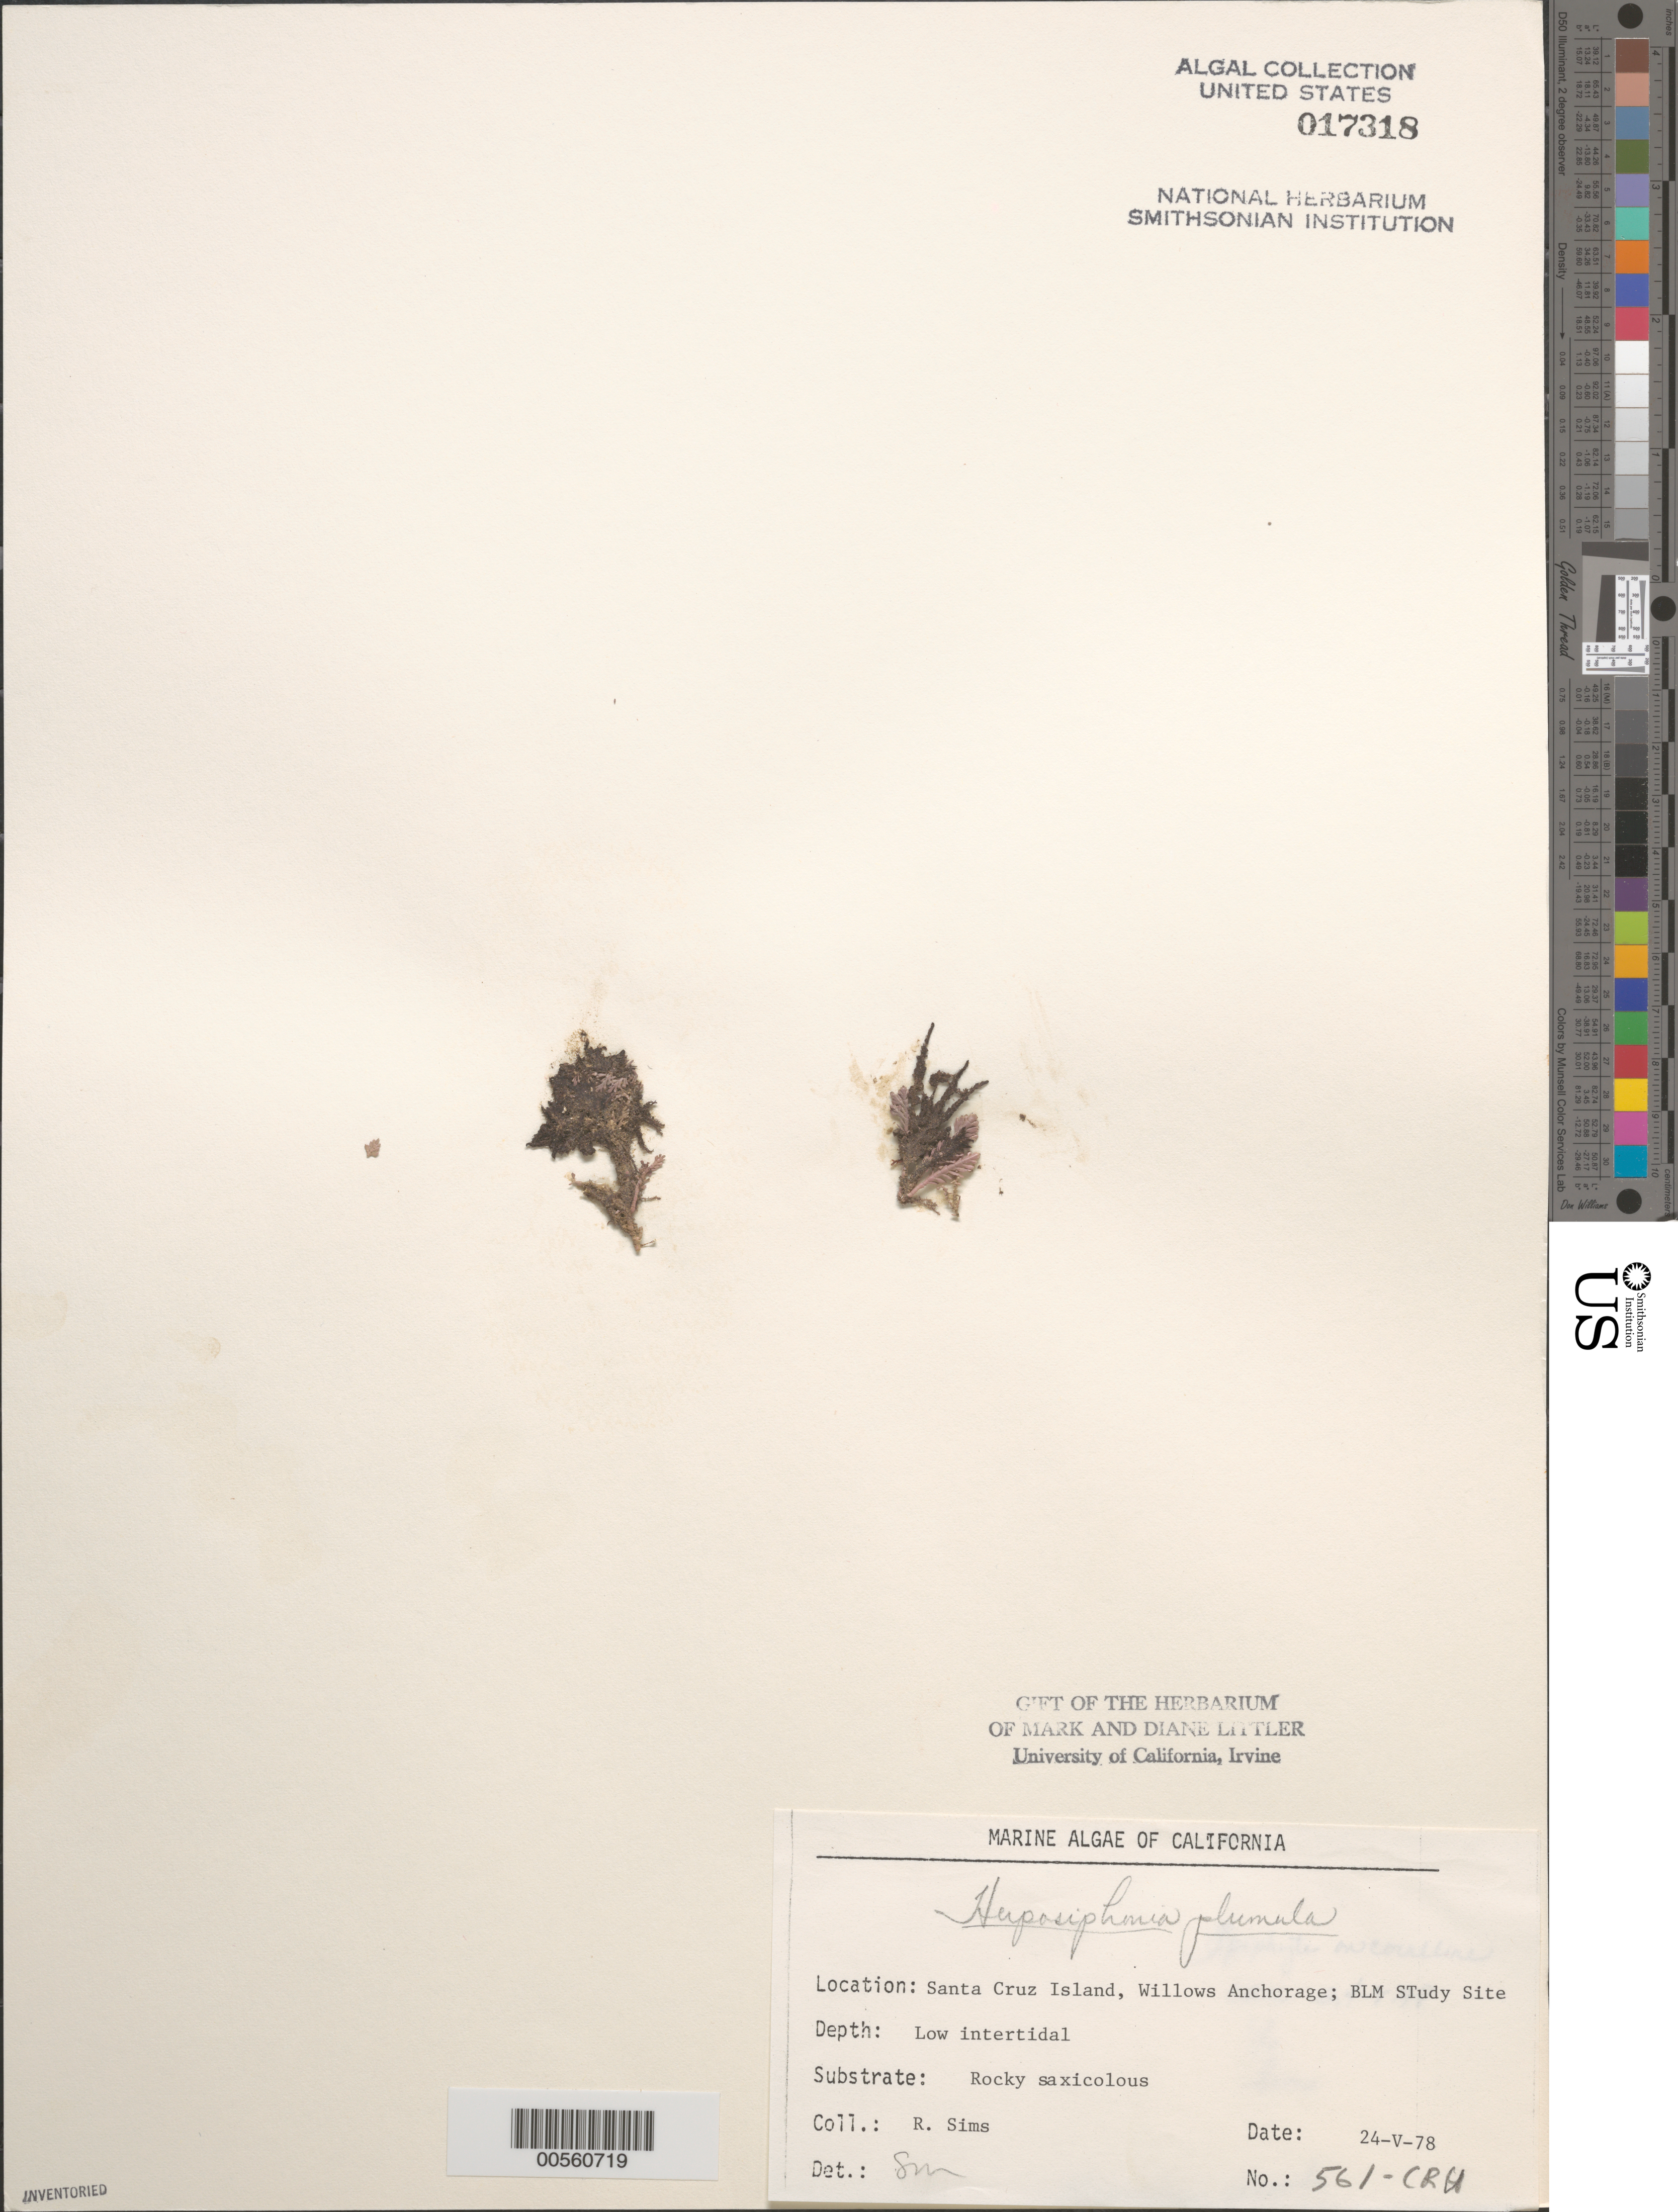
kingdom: Plantae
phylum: Rhodophyta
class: Florideophyceae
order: Ceramiales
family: Rhodomelaceae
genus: Herposiphonia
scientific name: Herposiphonia plumula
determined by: Murray, S. N.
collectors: R. H. Sims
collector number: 561-cru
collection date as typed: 24 May 1978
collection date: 1978-05-24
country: United States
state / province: California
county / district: Santa Barbara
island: Santa Cruz Island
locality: Willows Anchorage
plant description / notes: BLM-SOCALBIGHT Rocky Intertidal Survey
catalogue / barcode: US 17318